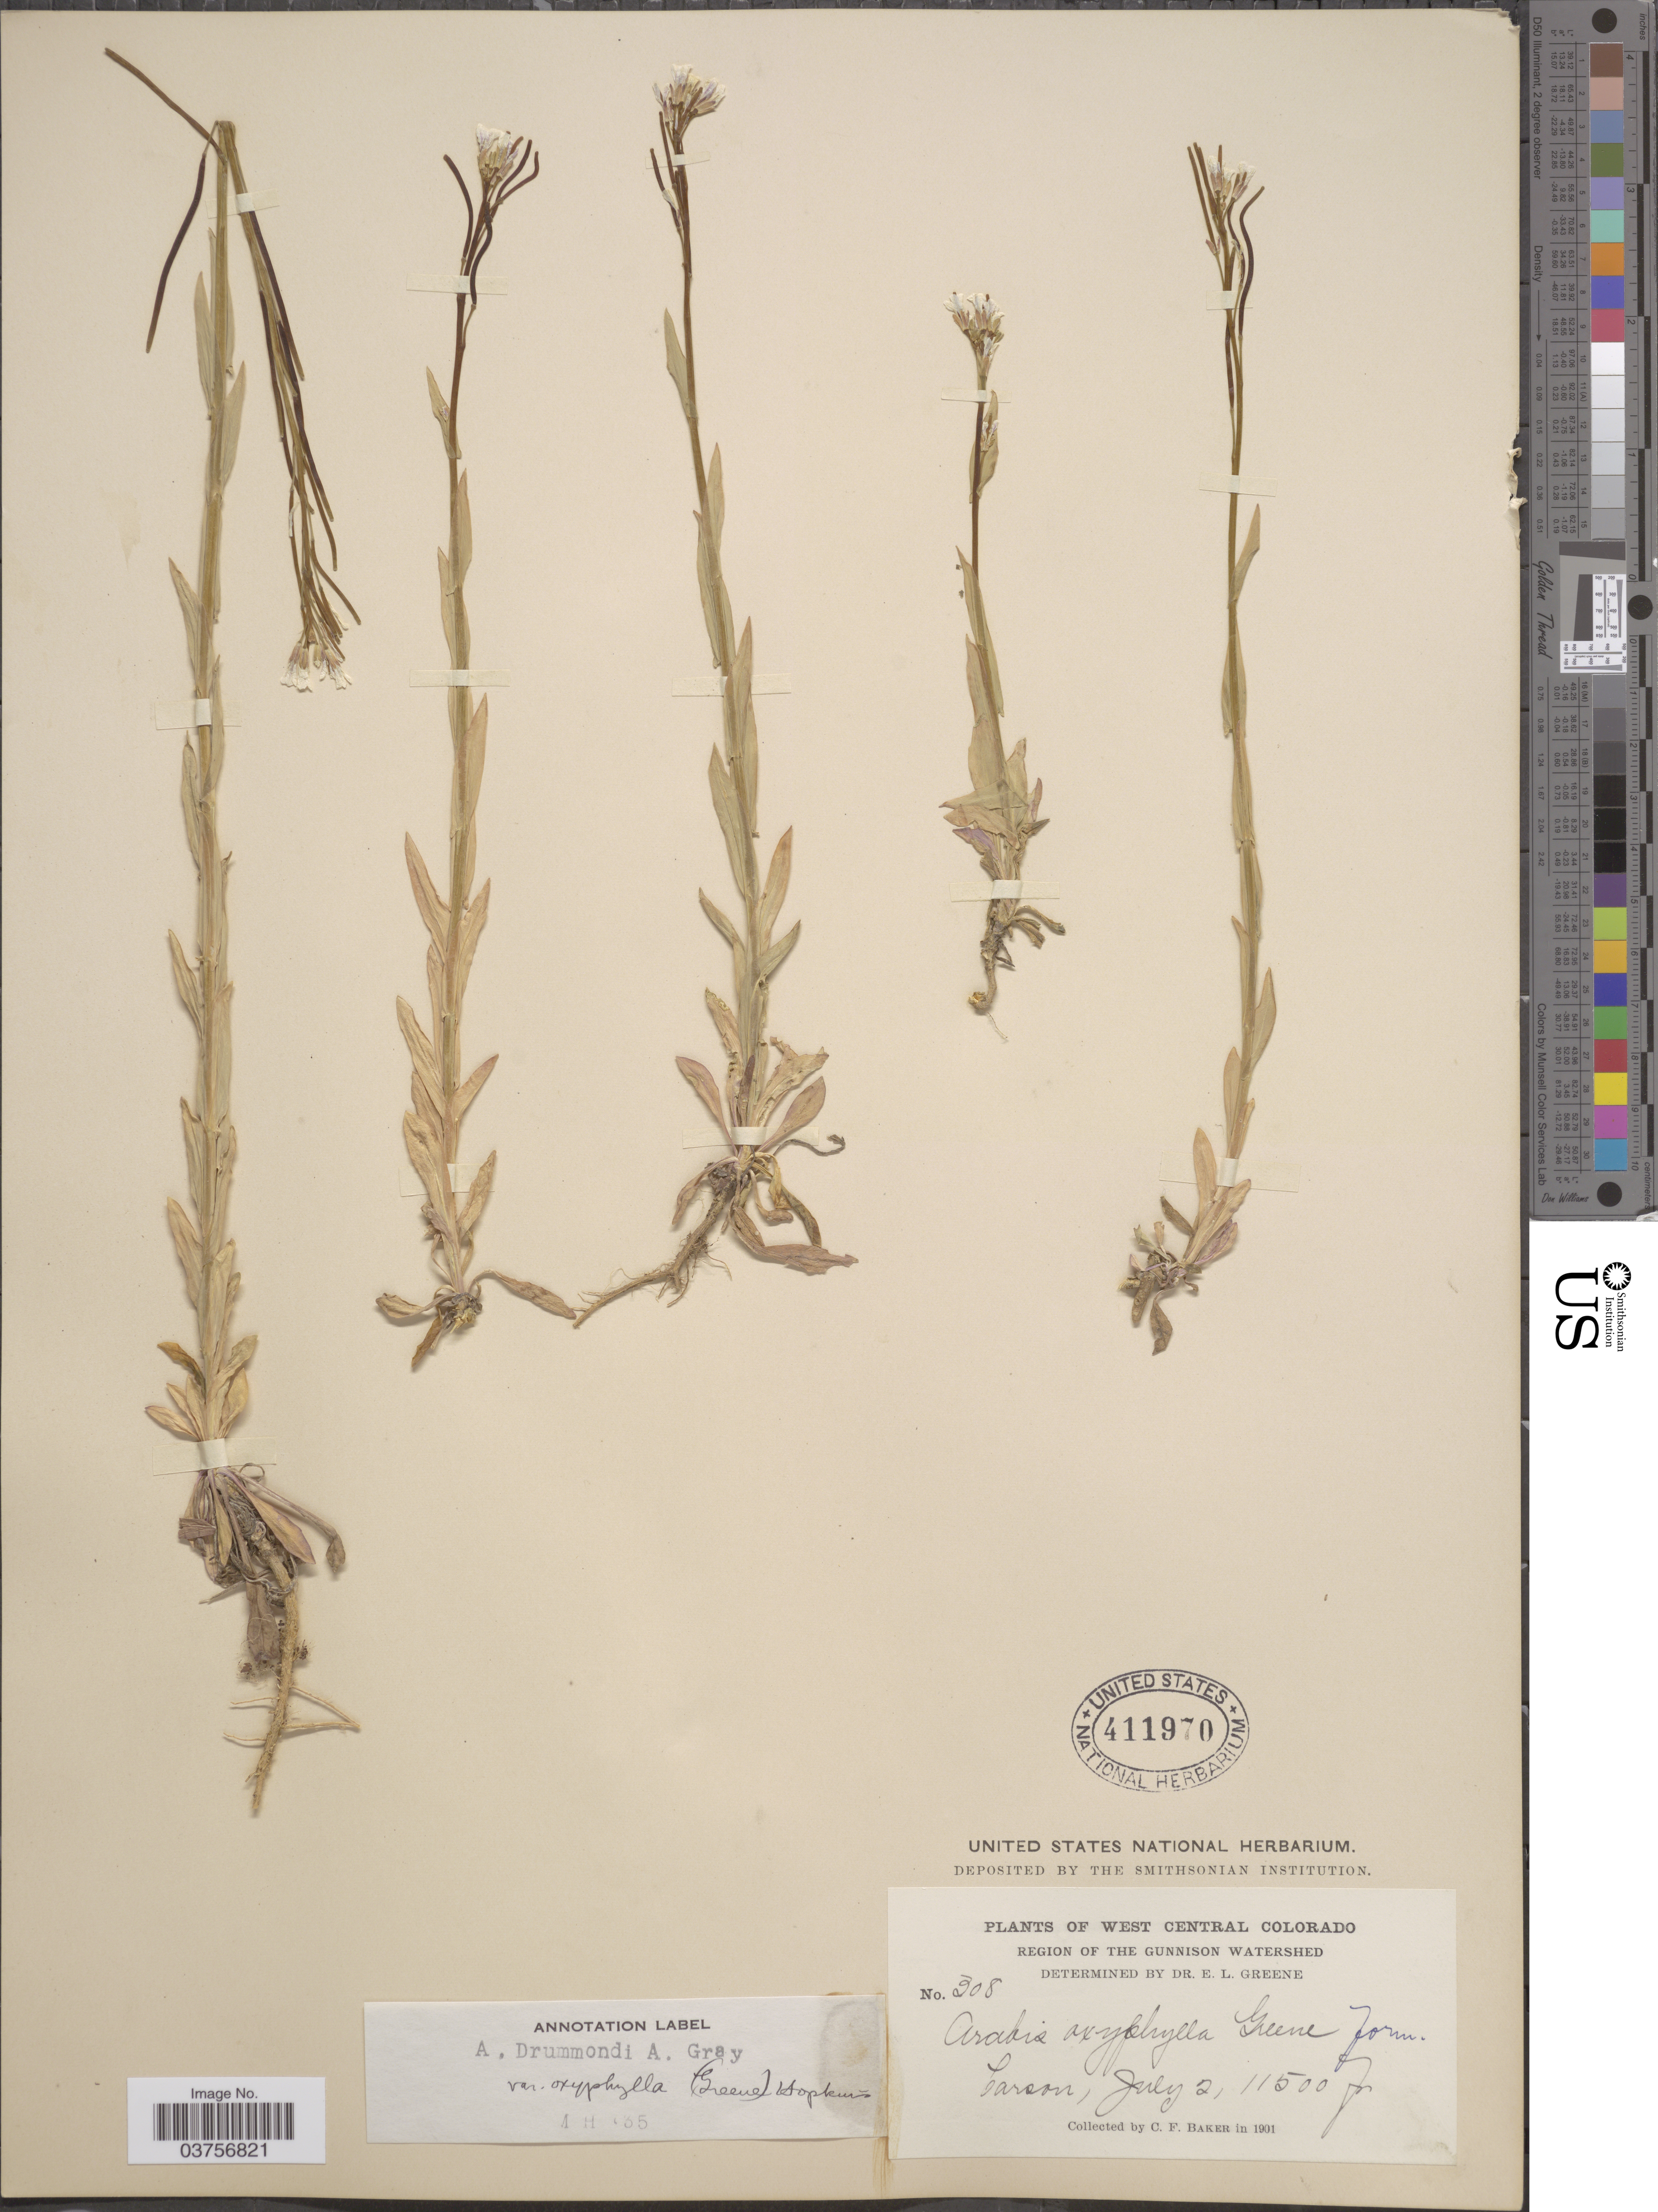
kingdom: Plantae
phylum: Tracheophyta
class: Magnoliopsida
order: Brassicales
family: Brassicaceae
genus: Arabis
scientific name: Arabis drummondii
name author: A. Gray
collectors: C. F. Baker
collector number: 308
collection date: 1901-07-02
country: United States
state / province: Colorado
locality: West Central Colorado. Region of the Gunnison Watershed. Carson.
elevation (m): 3505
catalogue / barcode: US 411970